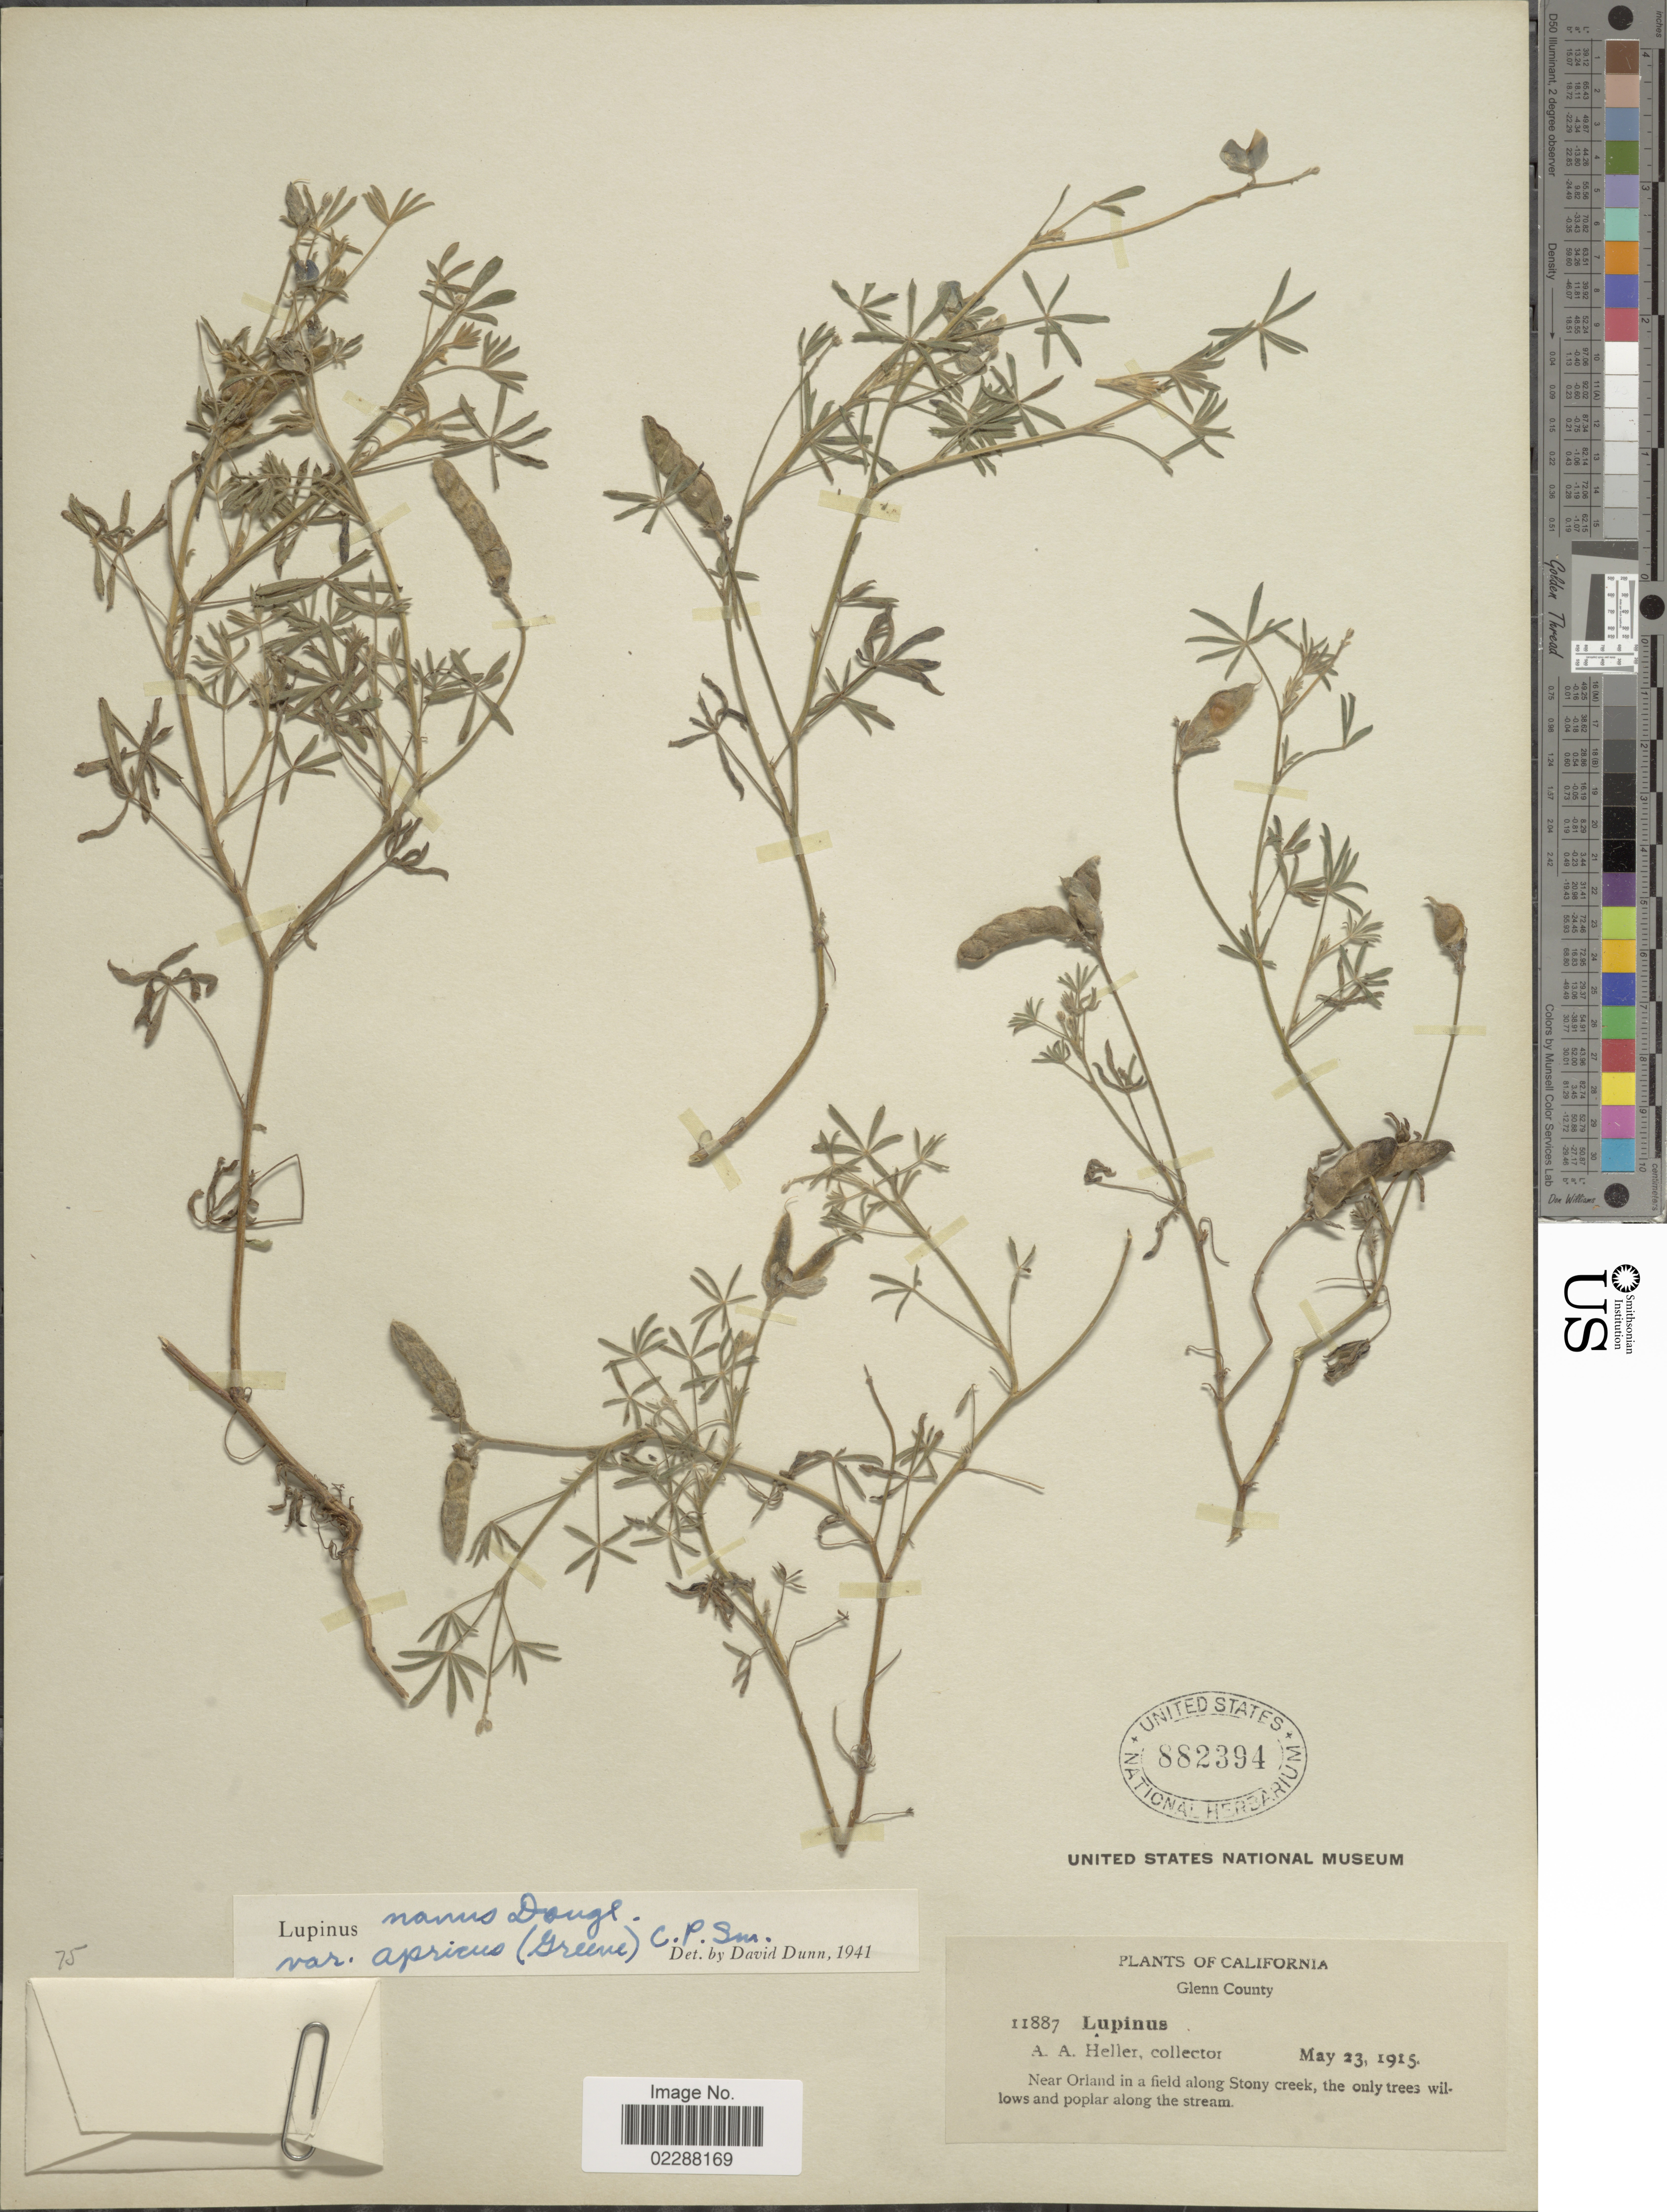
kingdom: Plantae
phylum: Tracheophyta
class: Magnoliopsida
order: Fabales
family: Fabaceae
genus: Lupinus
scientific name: Lupinus vallicola subsp. apricus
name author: (Greene) D.B. Dunn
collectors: A. A. Heller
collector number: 11887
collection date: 1915-05-23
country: United States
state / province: California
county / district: Glenn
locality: Glenn County, Near Orland in a field along Stony Creek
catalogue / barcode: US 882394